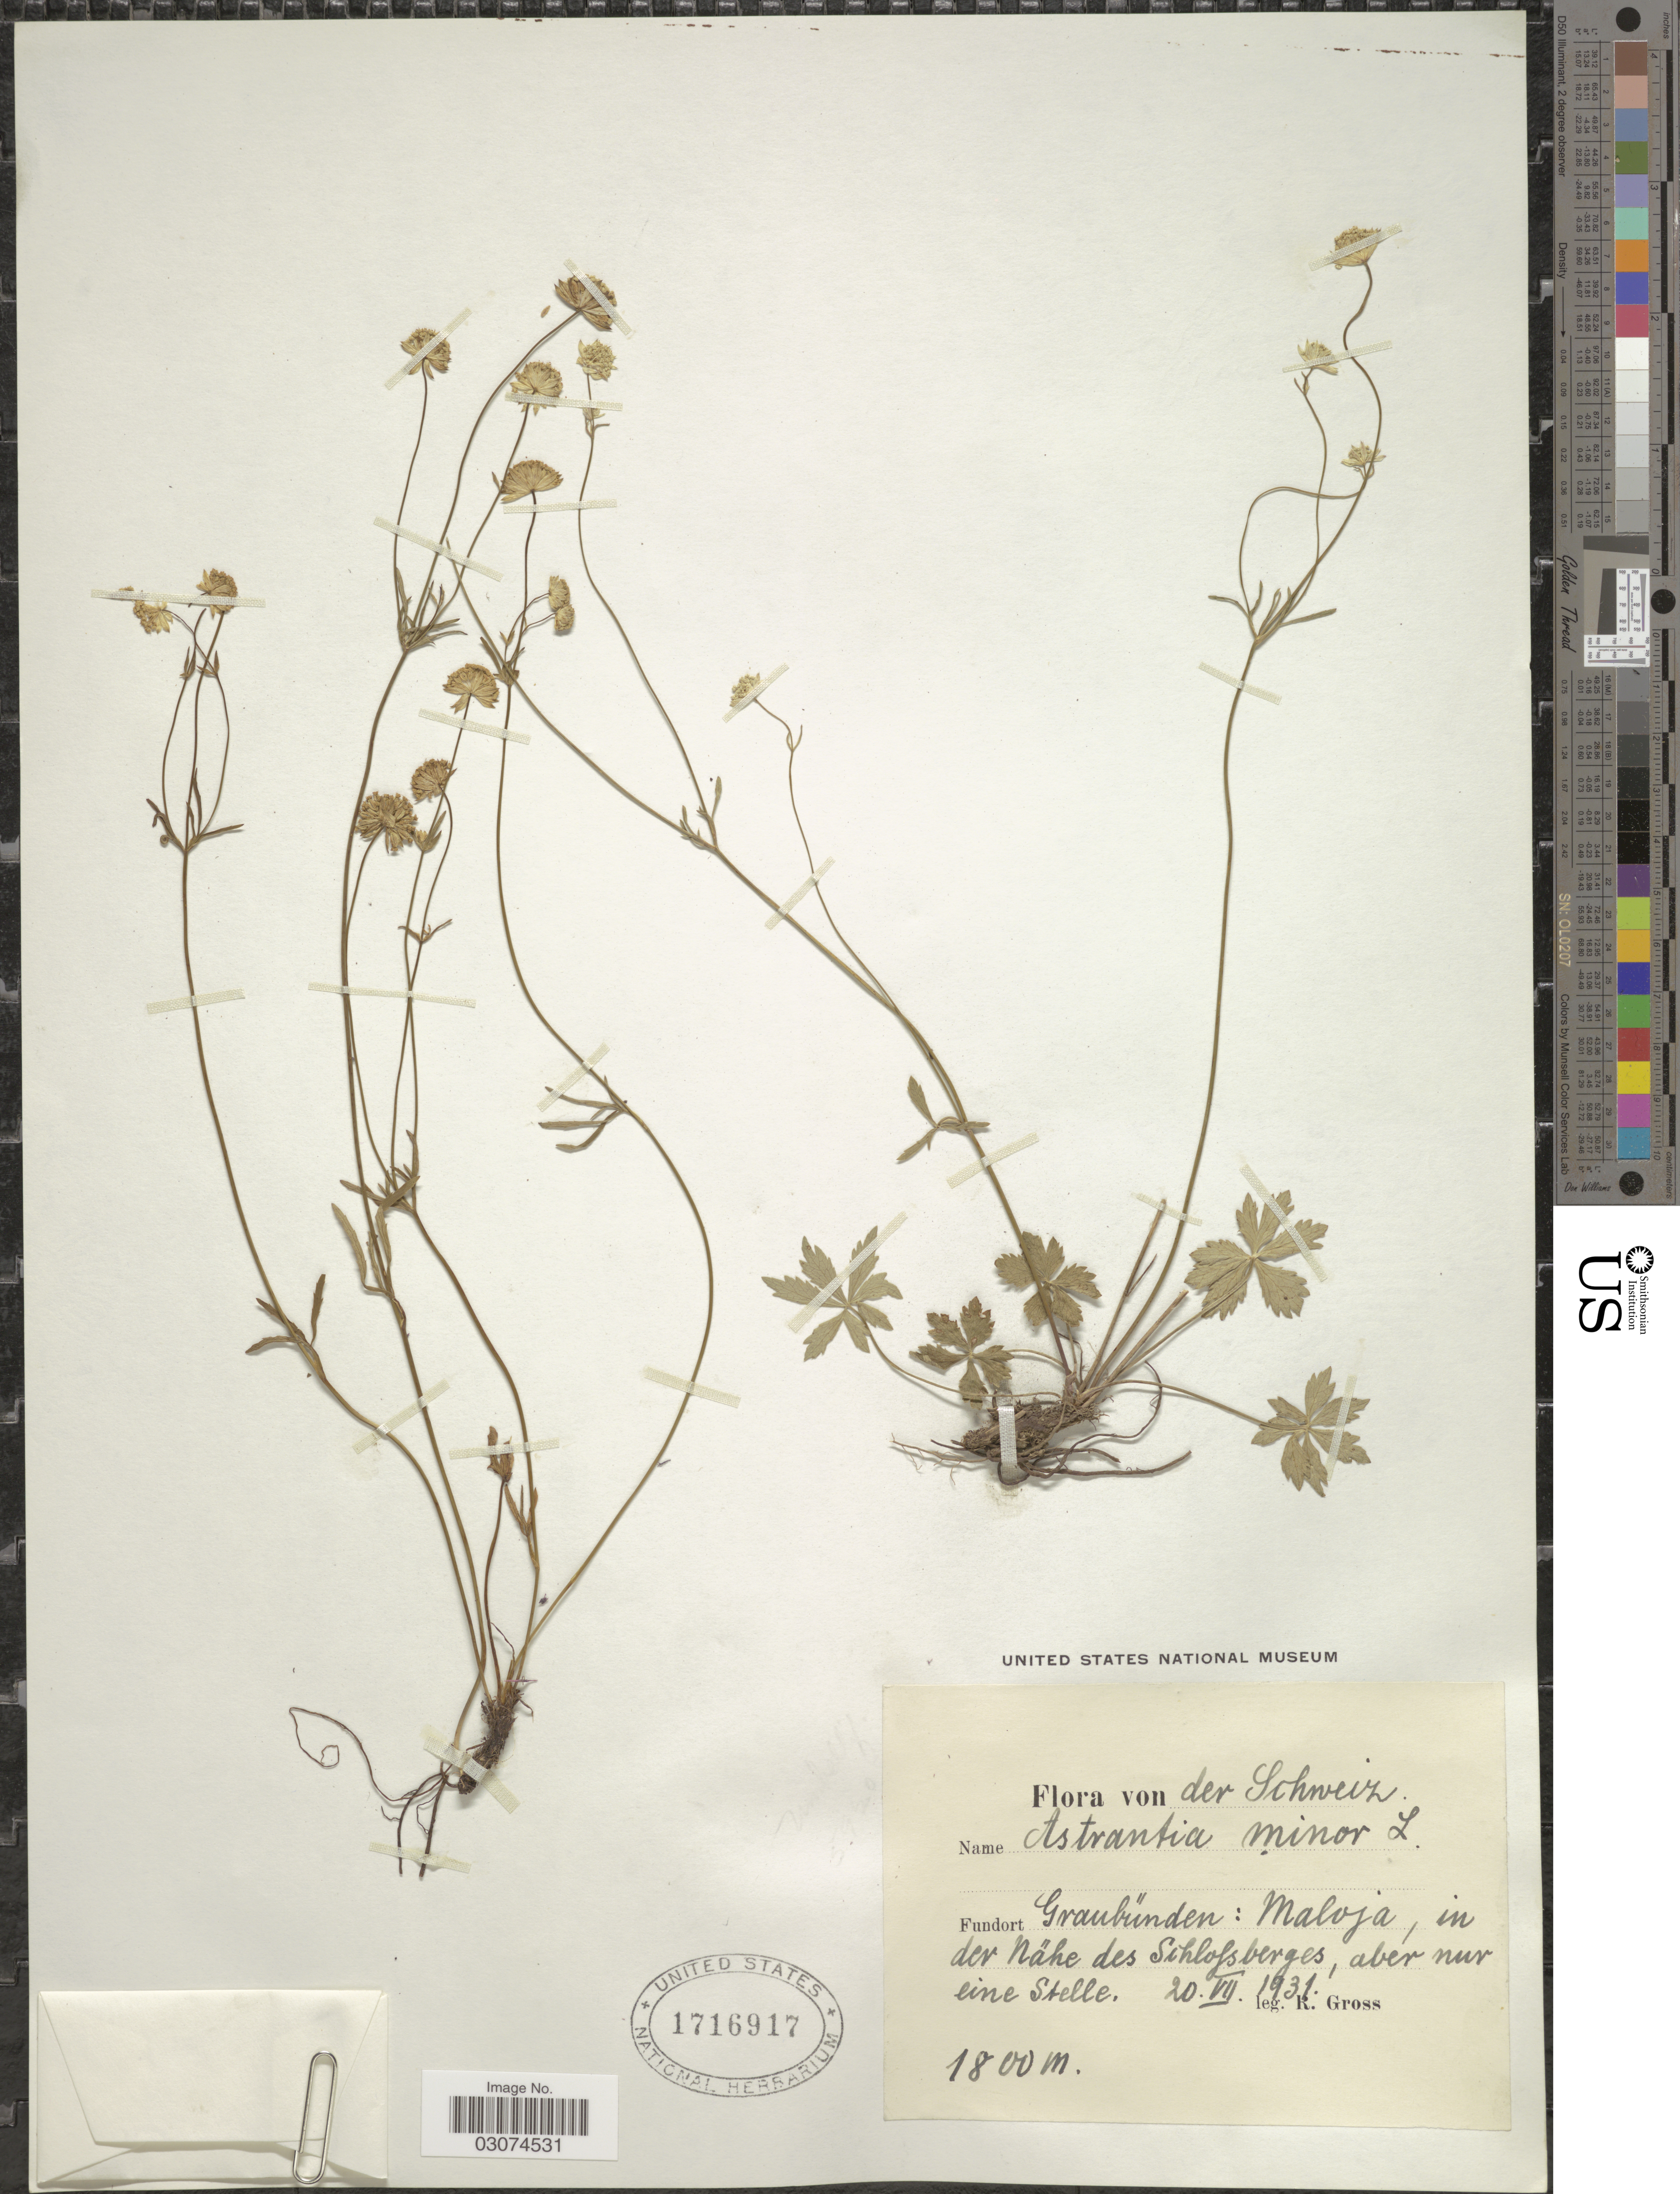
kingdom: Plantae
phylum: Tracheophyta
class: Magnoliopsida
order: Apiales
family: Apiaceae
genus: Astrantia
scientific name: Astrantia minor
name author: L.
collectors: R. Gross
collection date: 1931-07-20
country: Switzerland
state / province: Graubunden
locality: Maloja, in der nähe des Schlofsberges, aber nur eine Stelle.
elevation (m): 1800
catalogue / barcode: US 1716917